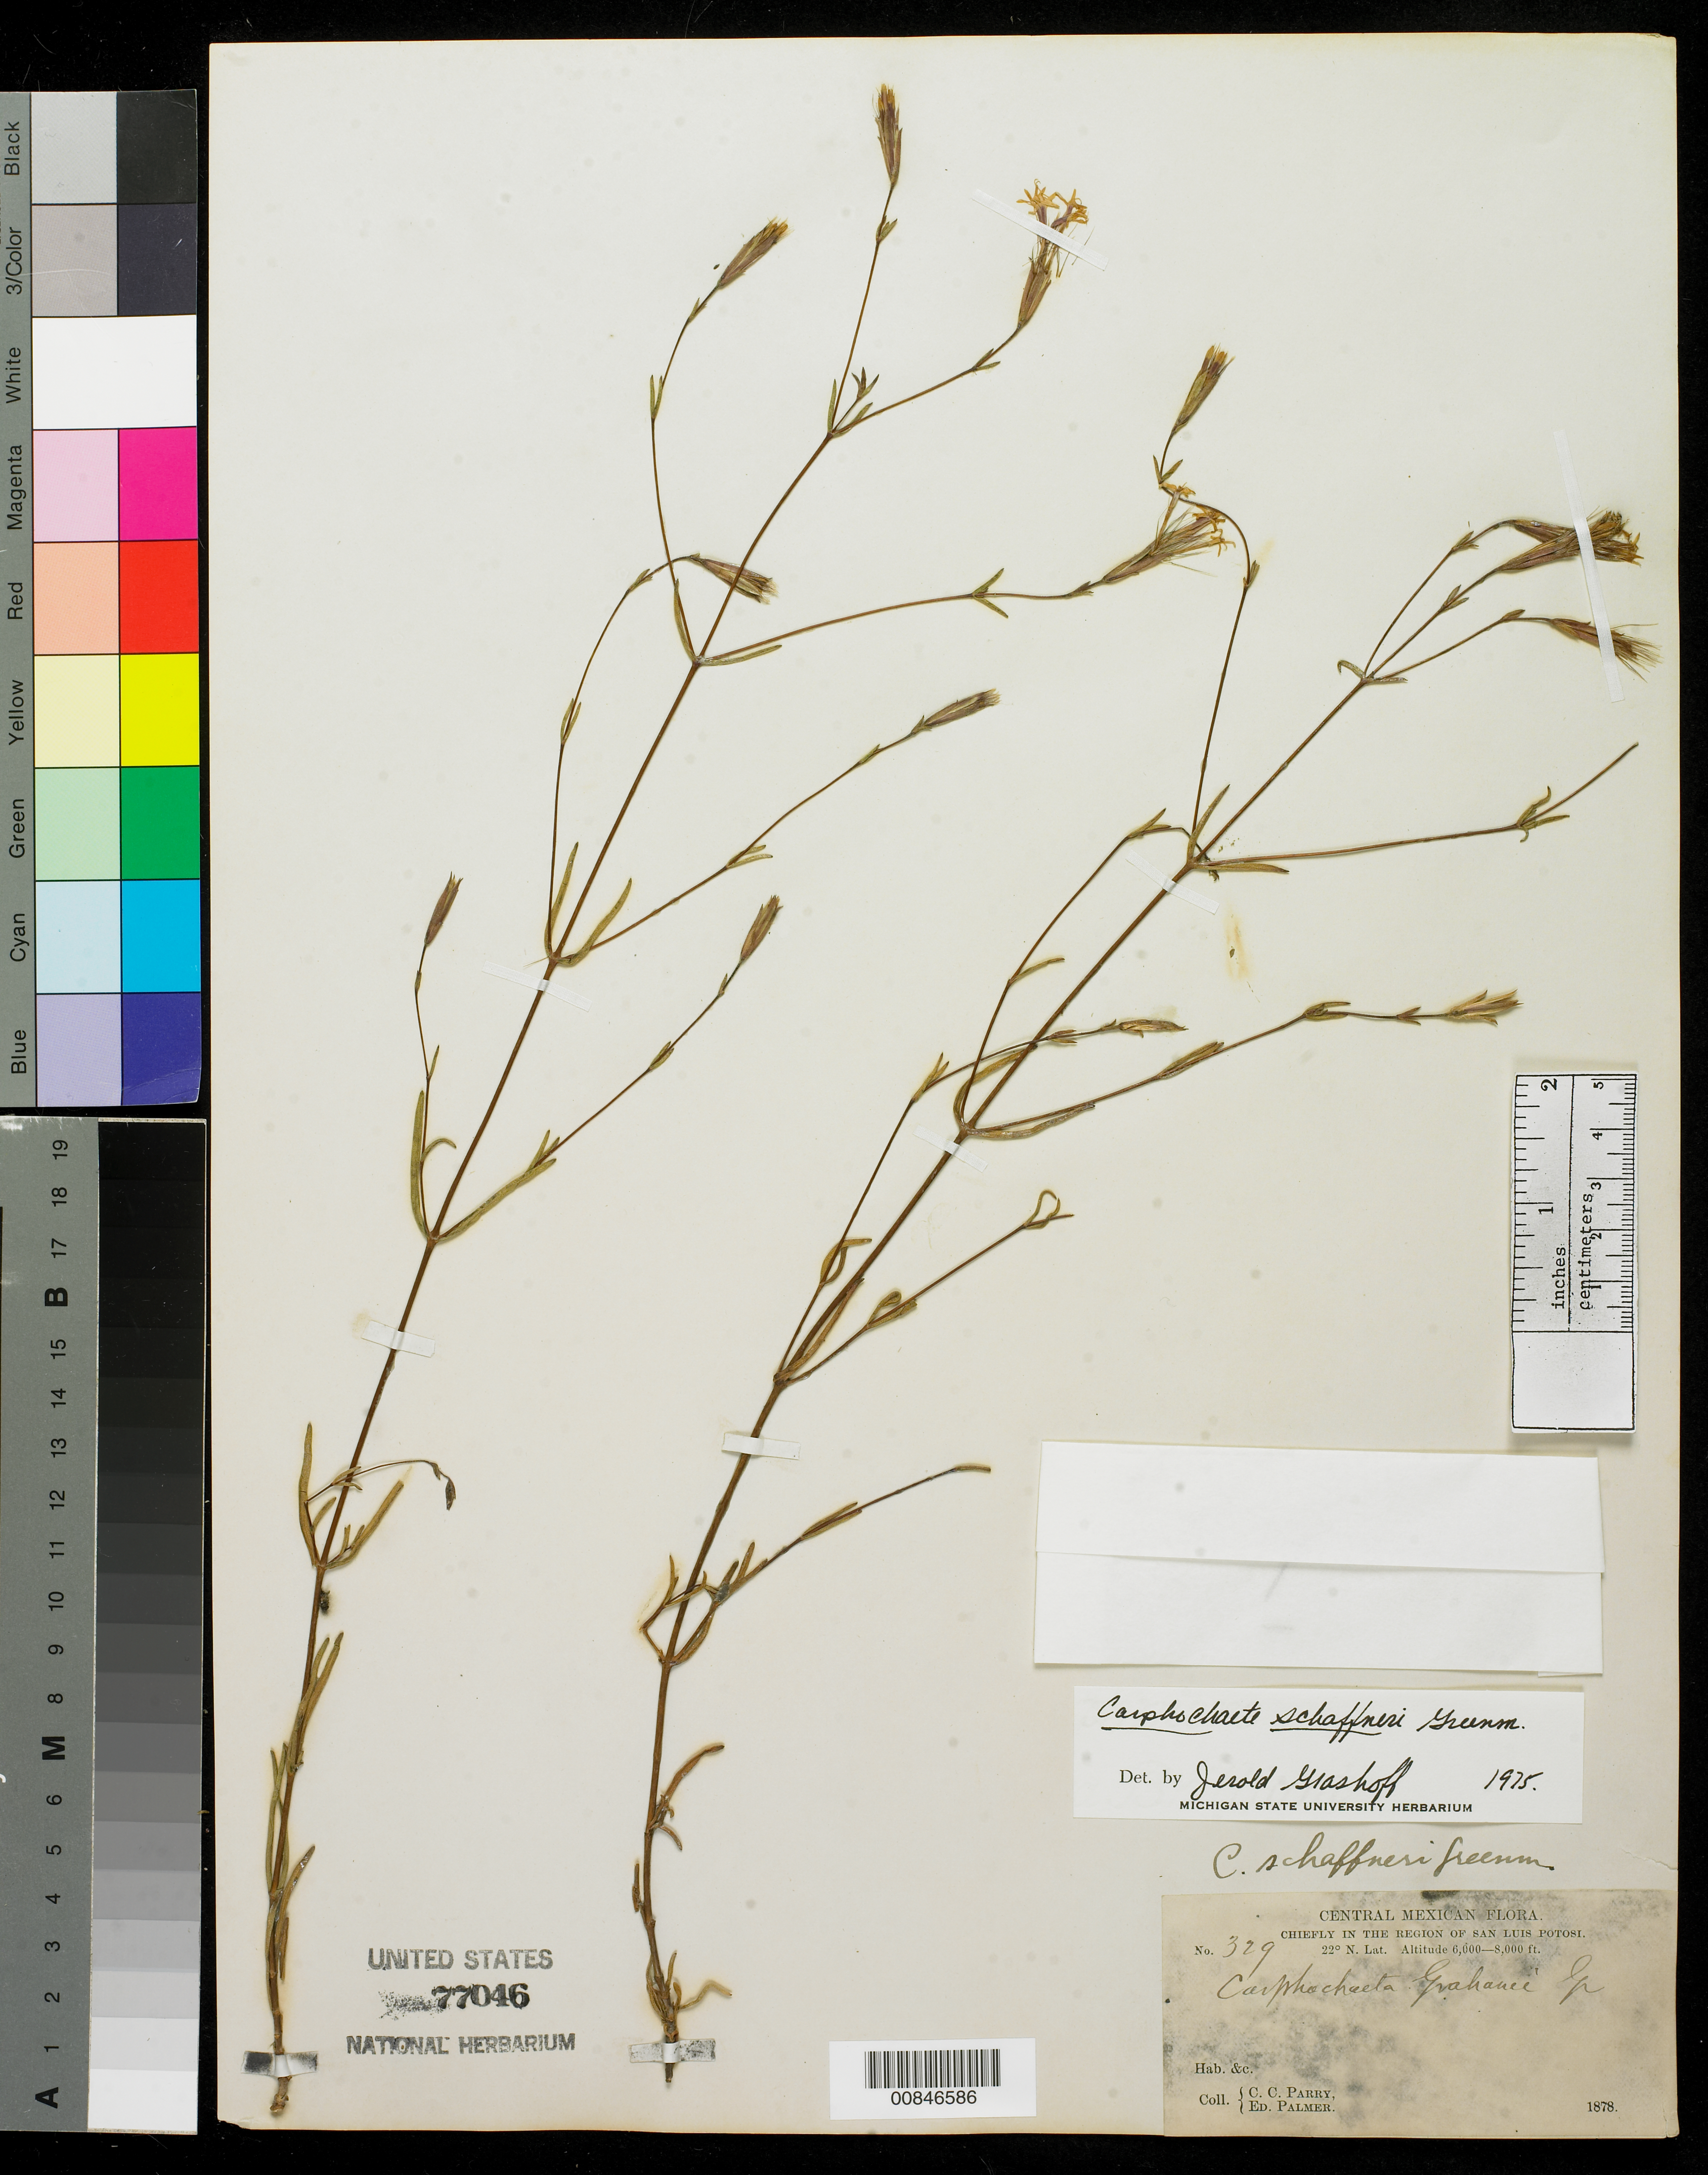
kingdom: Plantae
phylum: Tracheophyta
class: Magnoliopsida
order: Asterales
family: Asteraceae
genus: Carphochaete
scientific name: Carphochaete schaffneri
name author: Greenm.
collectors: C. C. Parry & E. Palmer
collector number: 329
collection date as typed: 1878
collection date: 1878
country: Mexico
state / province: San Luis Potosí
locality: Chiefly in the region of San Luis Potosí.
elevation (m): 1829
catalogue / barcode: US 77046